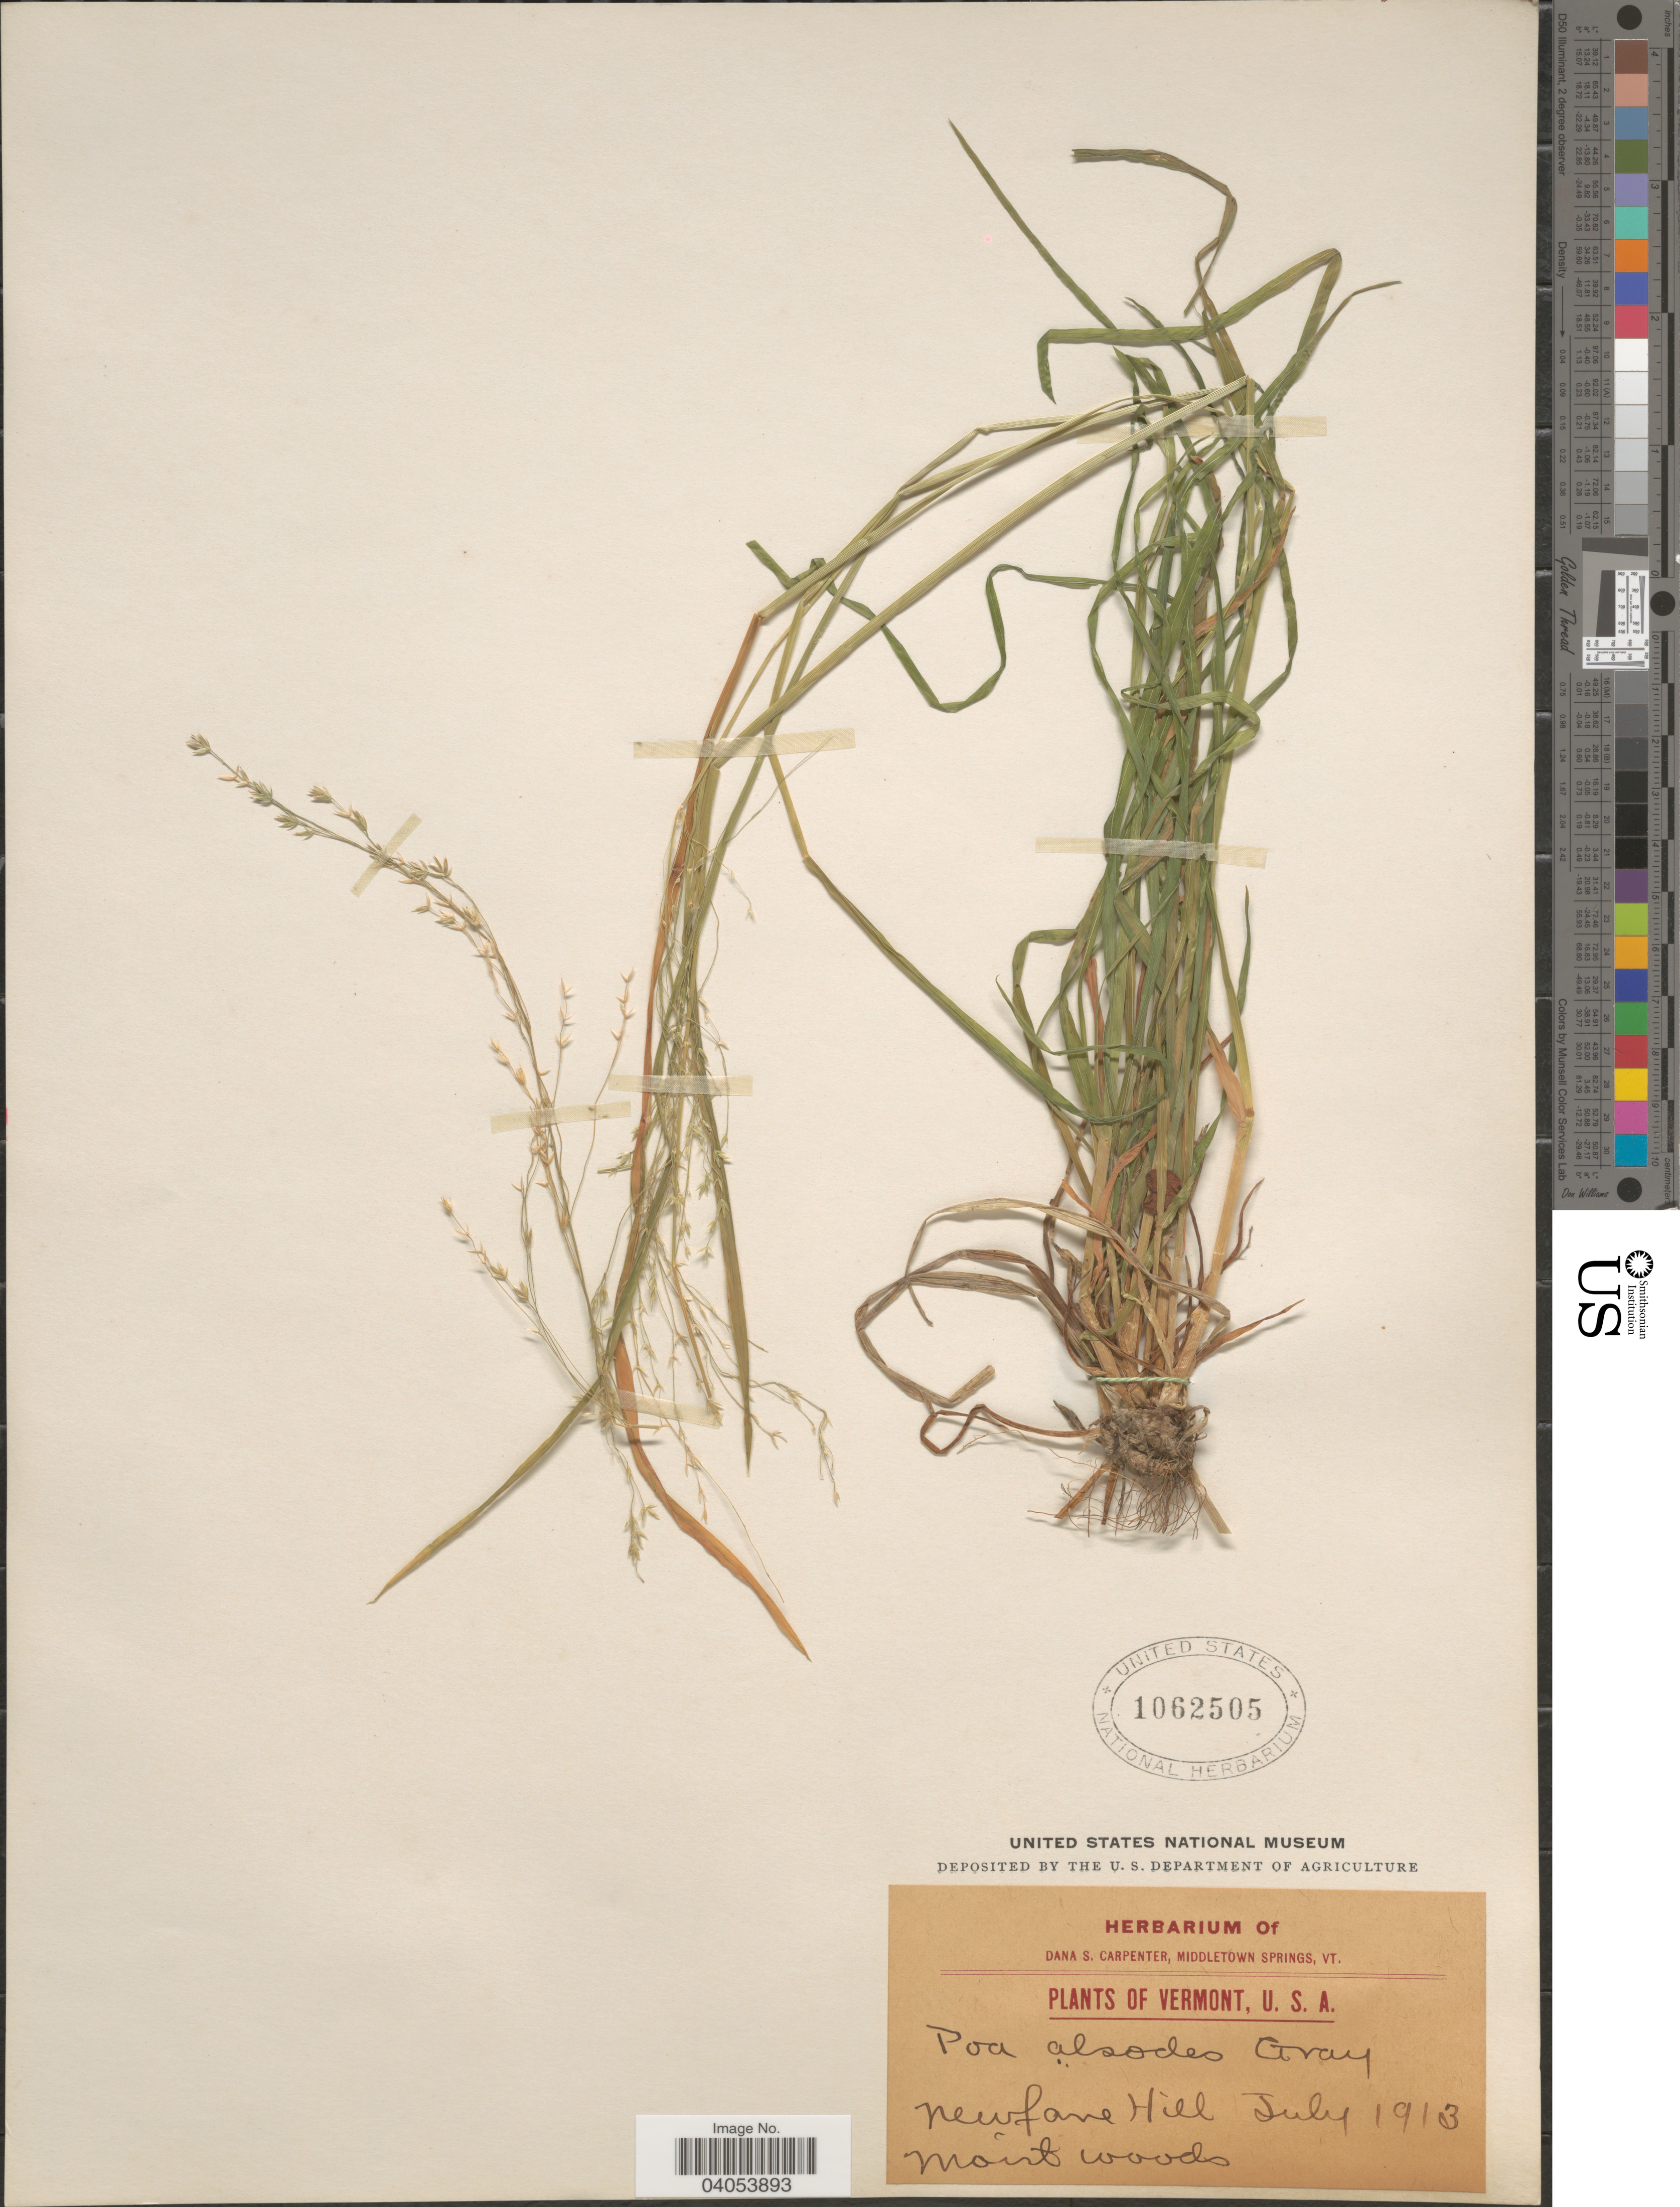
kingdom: Plantae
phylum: Tracheophyta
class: Liliopsida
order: Poales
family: Poaceae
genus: Poa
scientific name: Poa alsodes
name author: A. Gray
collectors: ex herb. Dana S. Carpenter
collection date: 1913-07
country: United States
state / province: Vermont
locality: Newfane Hill.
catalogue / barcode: US 1062505